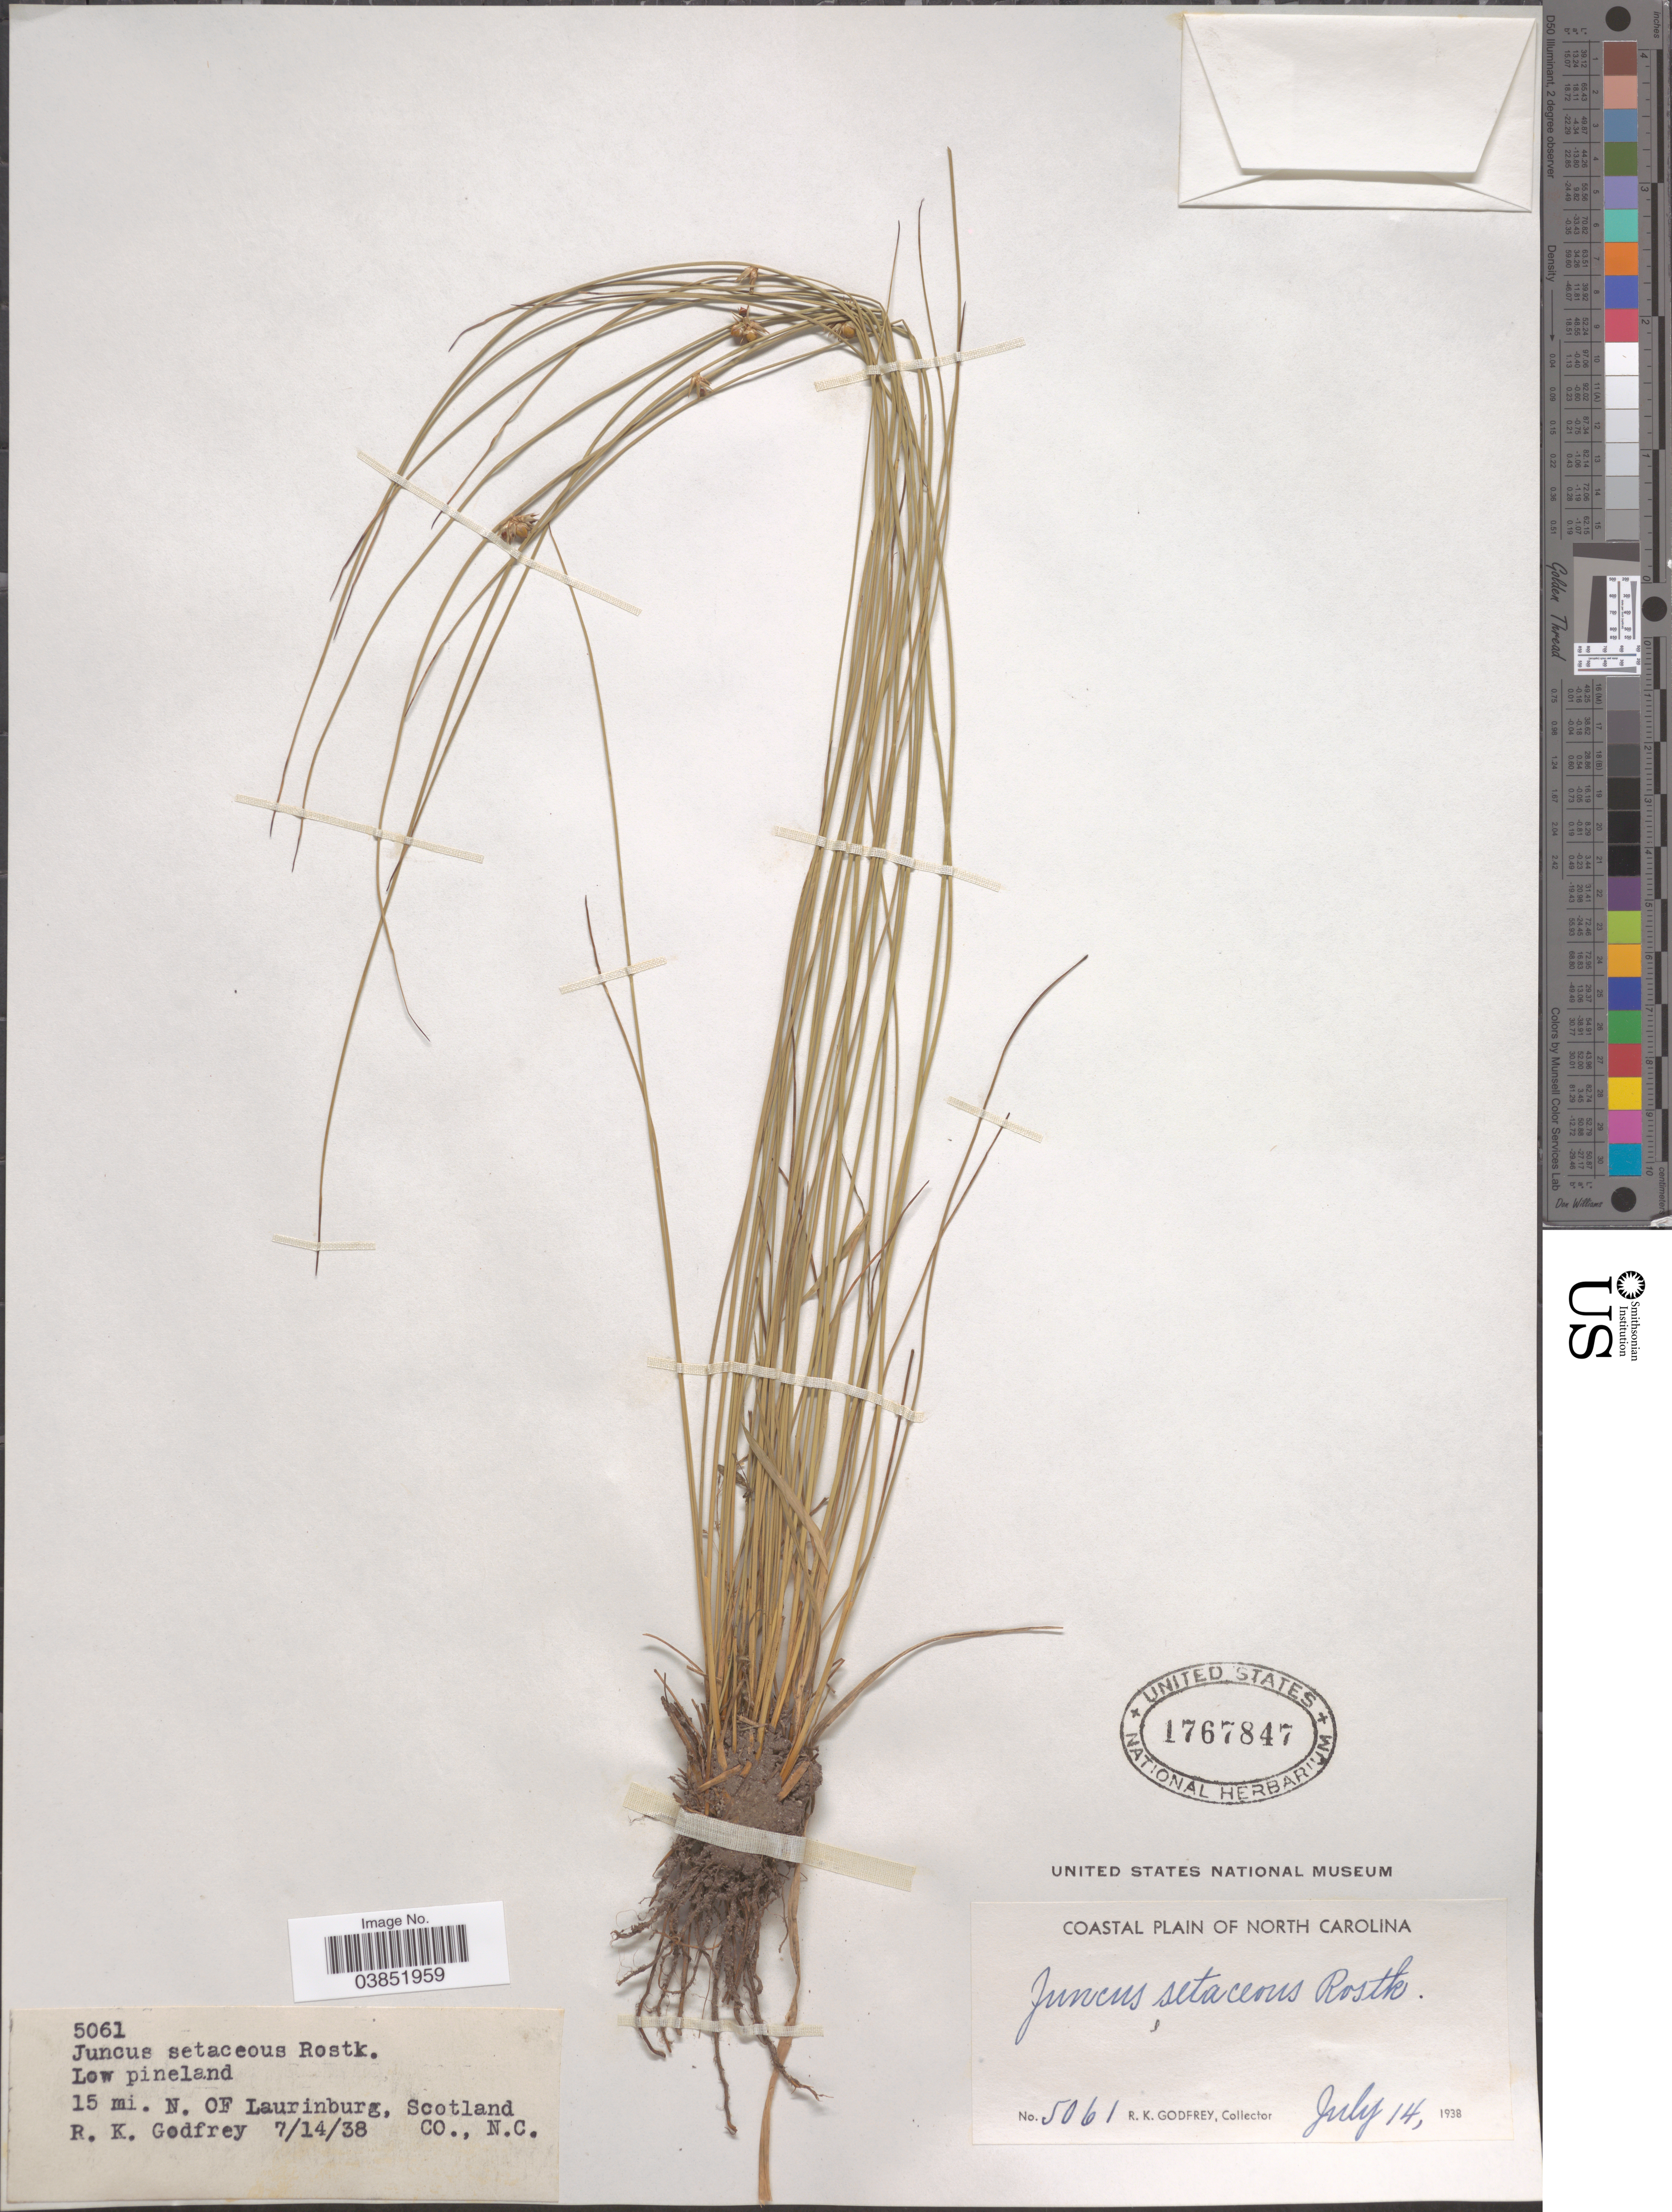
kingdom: Plantae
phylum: Tracheophyta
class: Liliopsida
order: Poales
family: Juncaceae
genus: Juncus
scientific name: Juncus coriaceus Mack.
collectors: R. K. Godfrey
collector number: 5061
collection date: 1938-07-14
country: United States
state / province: North Carolina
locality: Coastal Plain of North Carolina. Low pineland. 15 mi. N. Of Laurinburg, Scotland Co.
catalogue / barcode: US 1767847